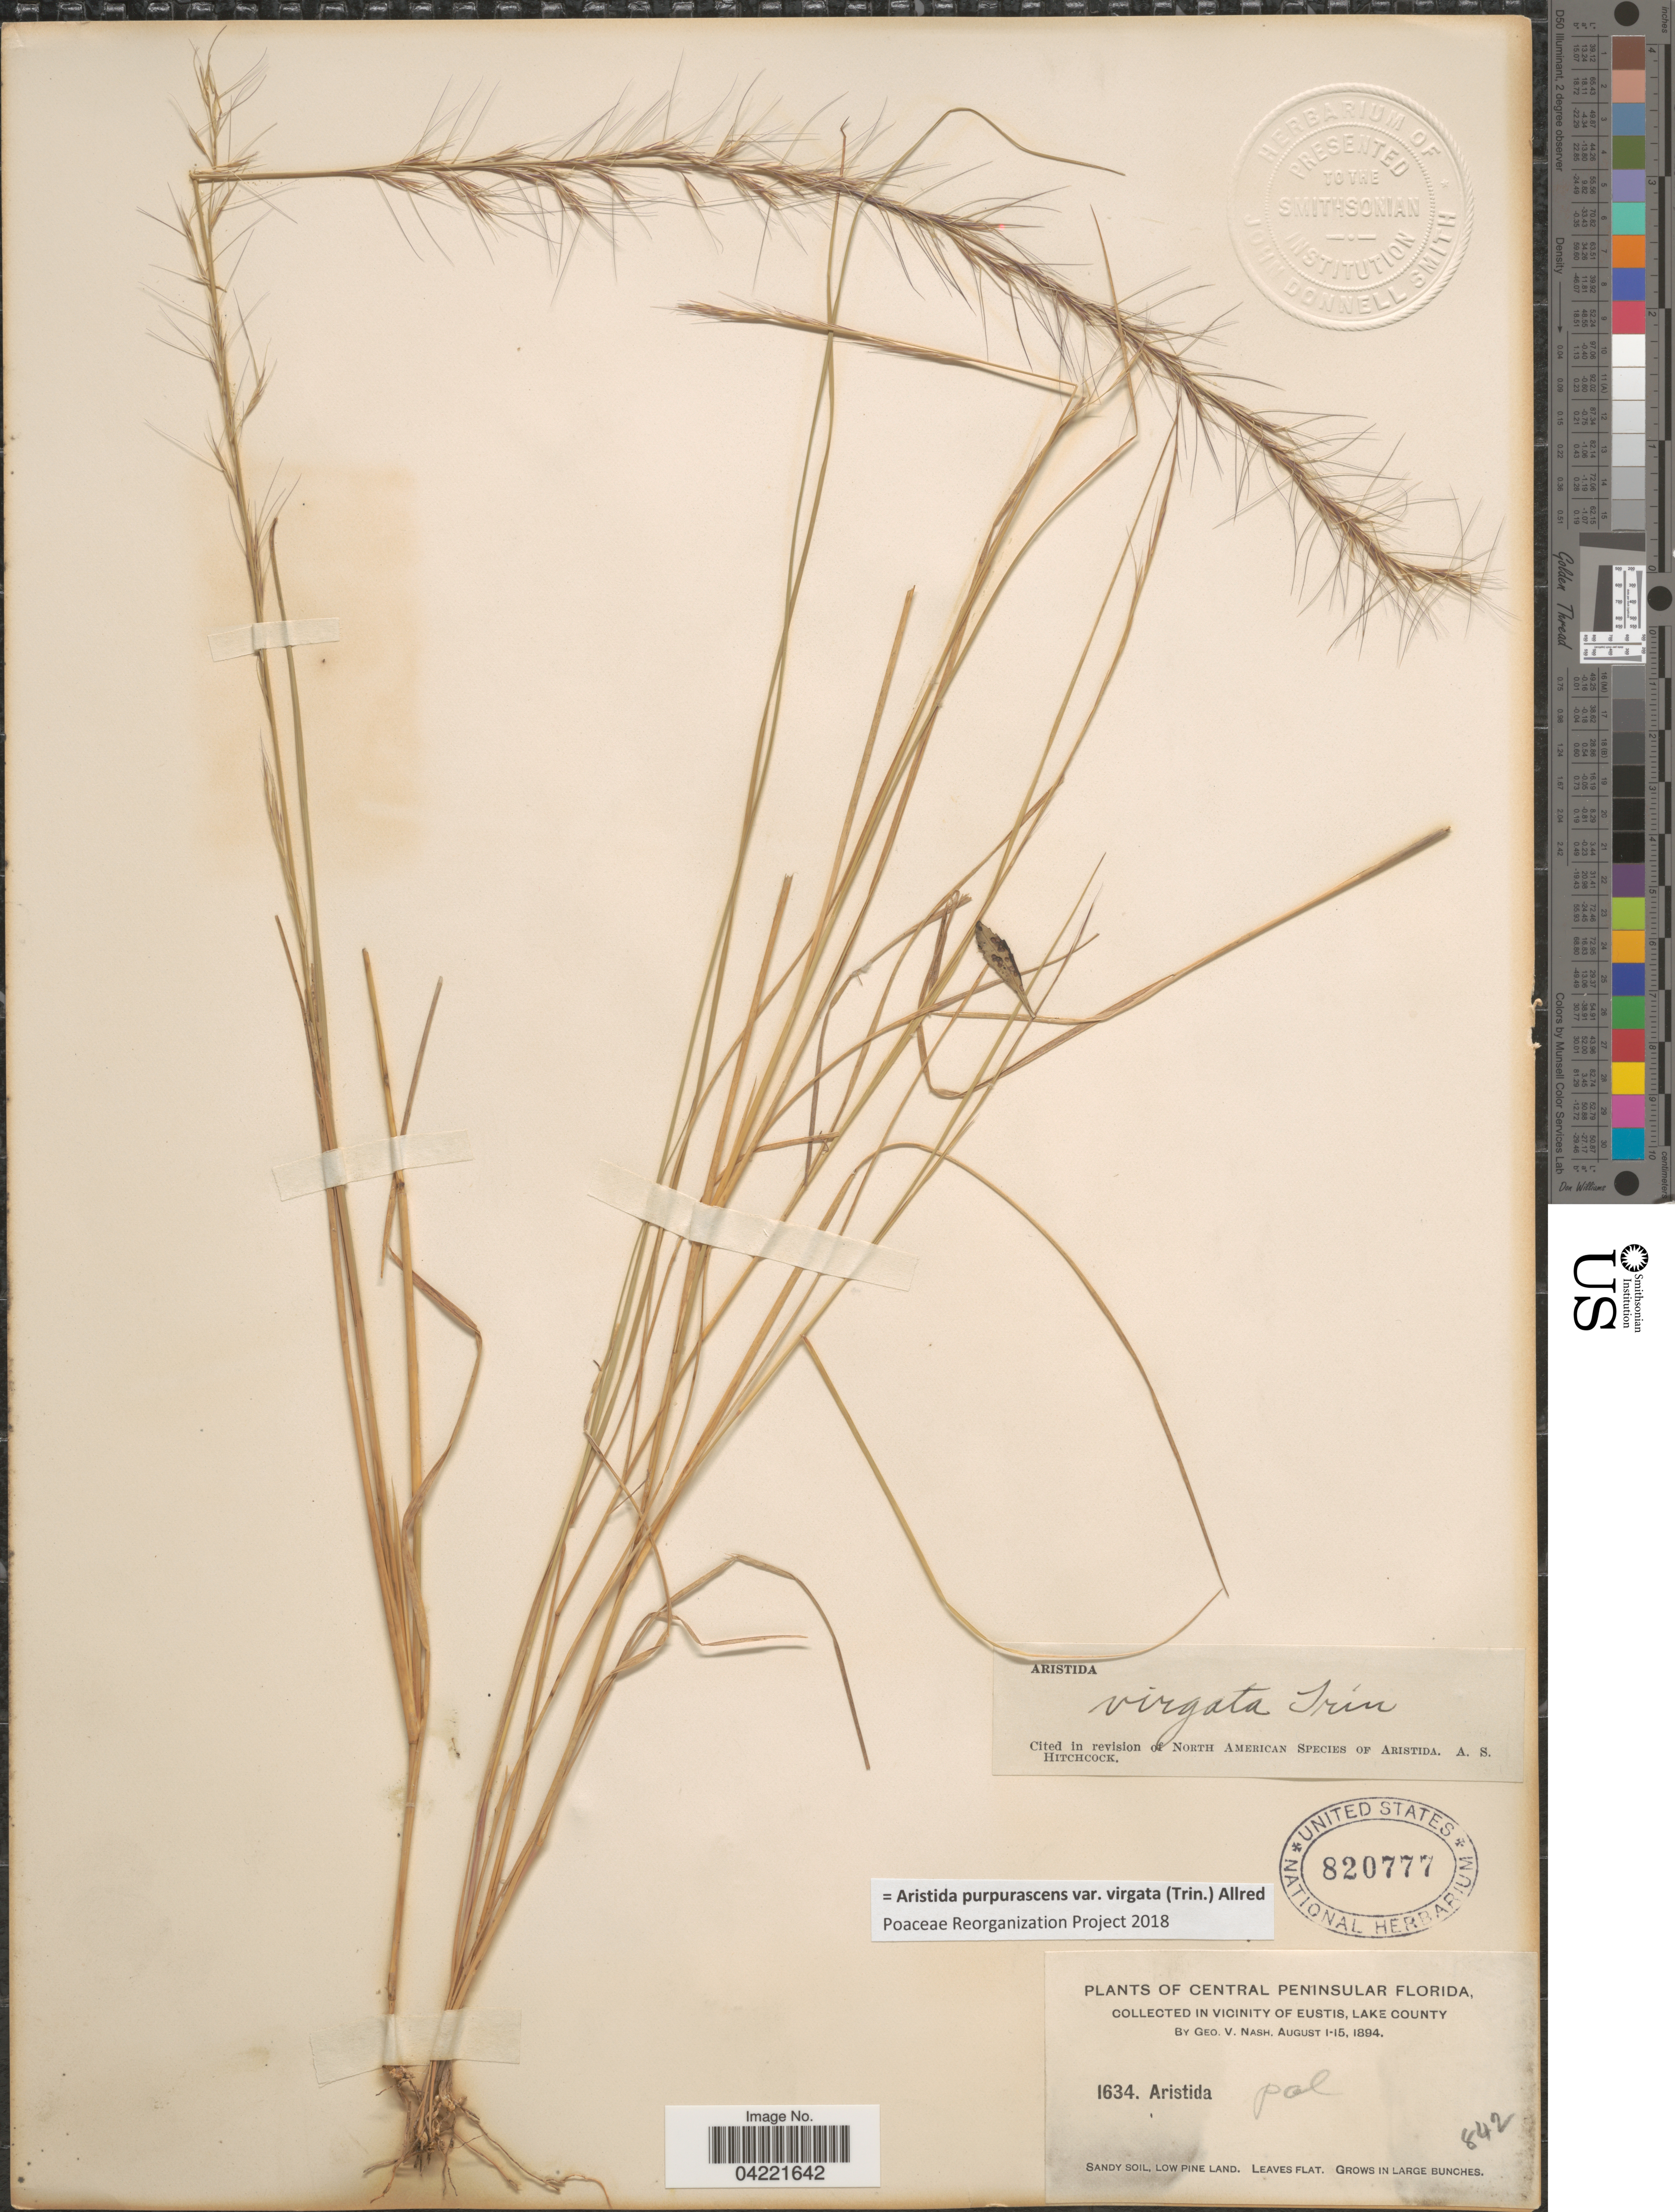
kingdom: Plantae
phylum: Tracheophyta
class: Liliopsida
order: Poales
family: Poaceae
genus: Aristida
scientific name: Aristida purpurascens var. virgata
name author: (Trin.) Allred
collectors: G. V. Nash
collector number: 1634/842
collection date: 1894-08-01/1894-08-15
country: United States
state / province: Florida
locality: Central Peninsular Florida. In vicinity of Eustis, Lake County.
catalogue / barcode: US 820777